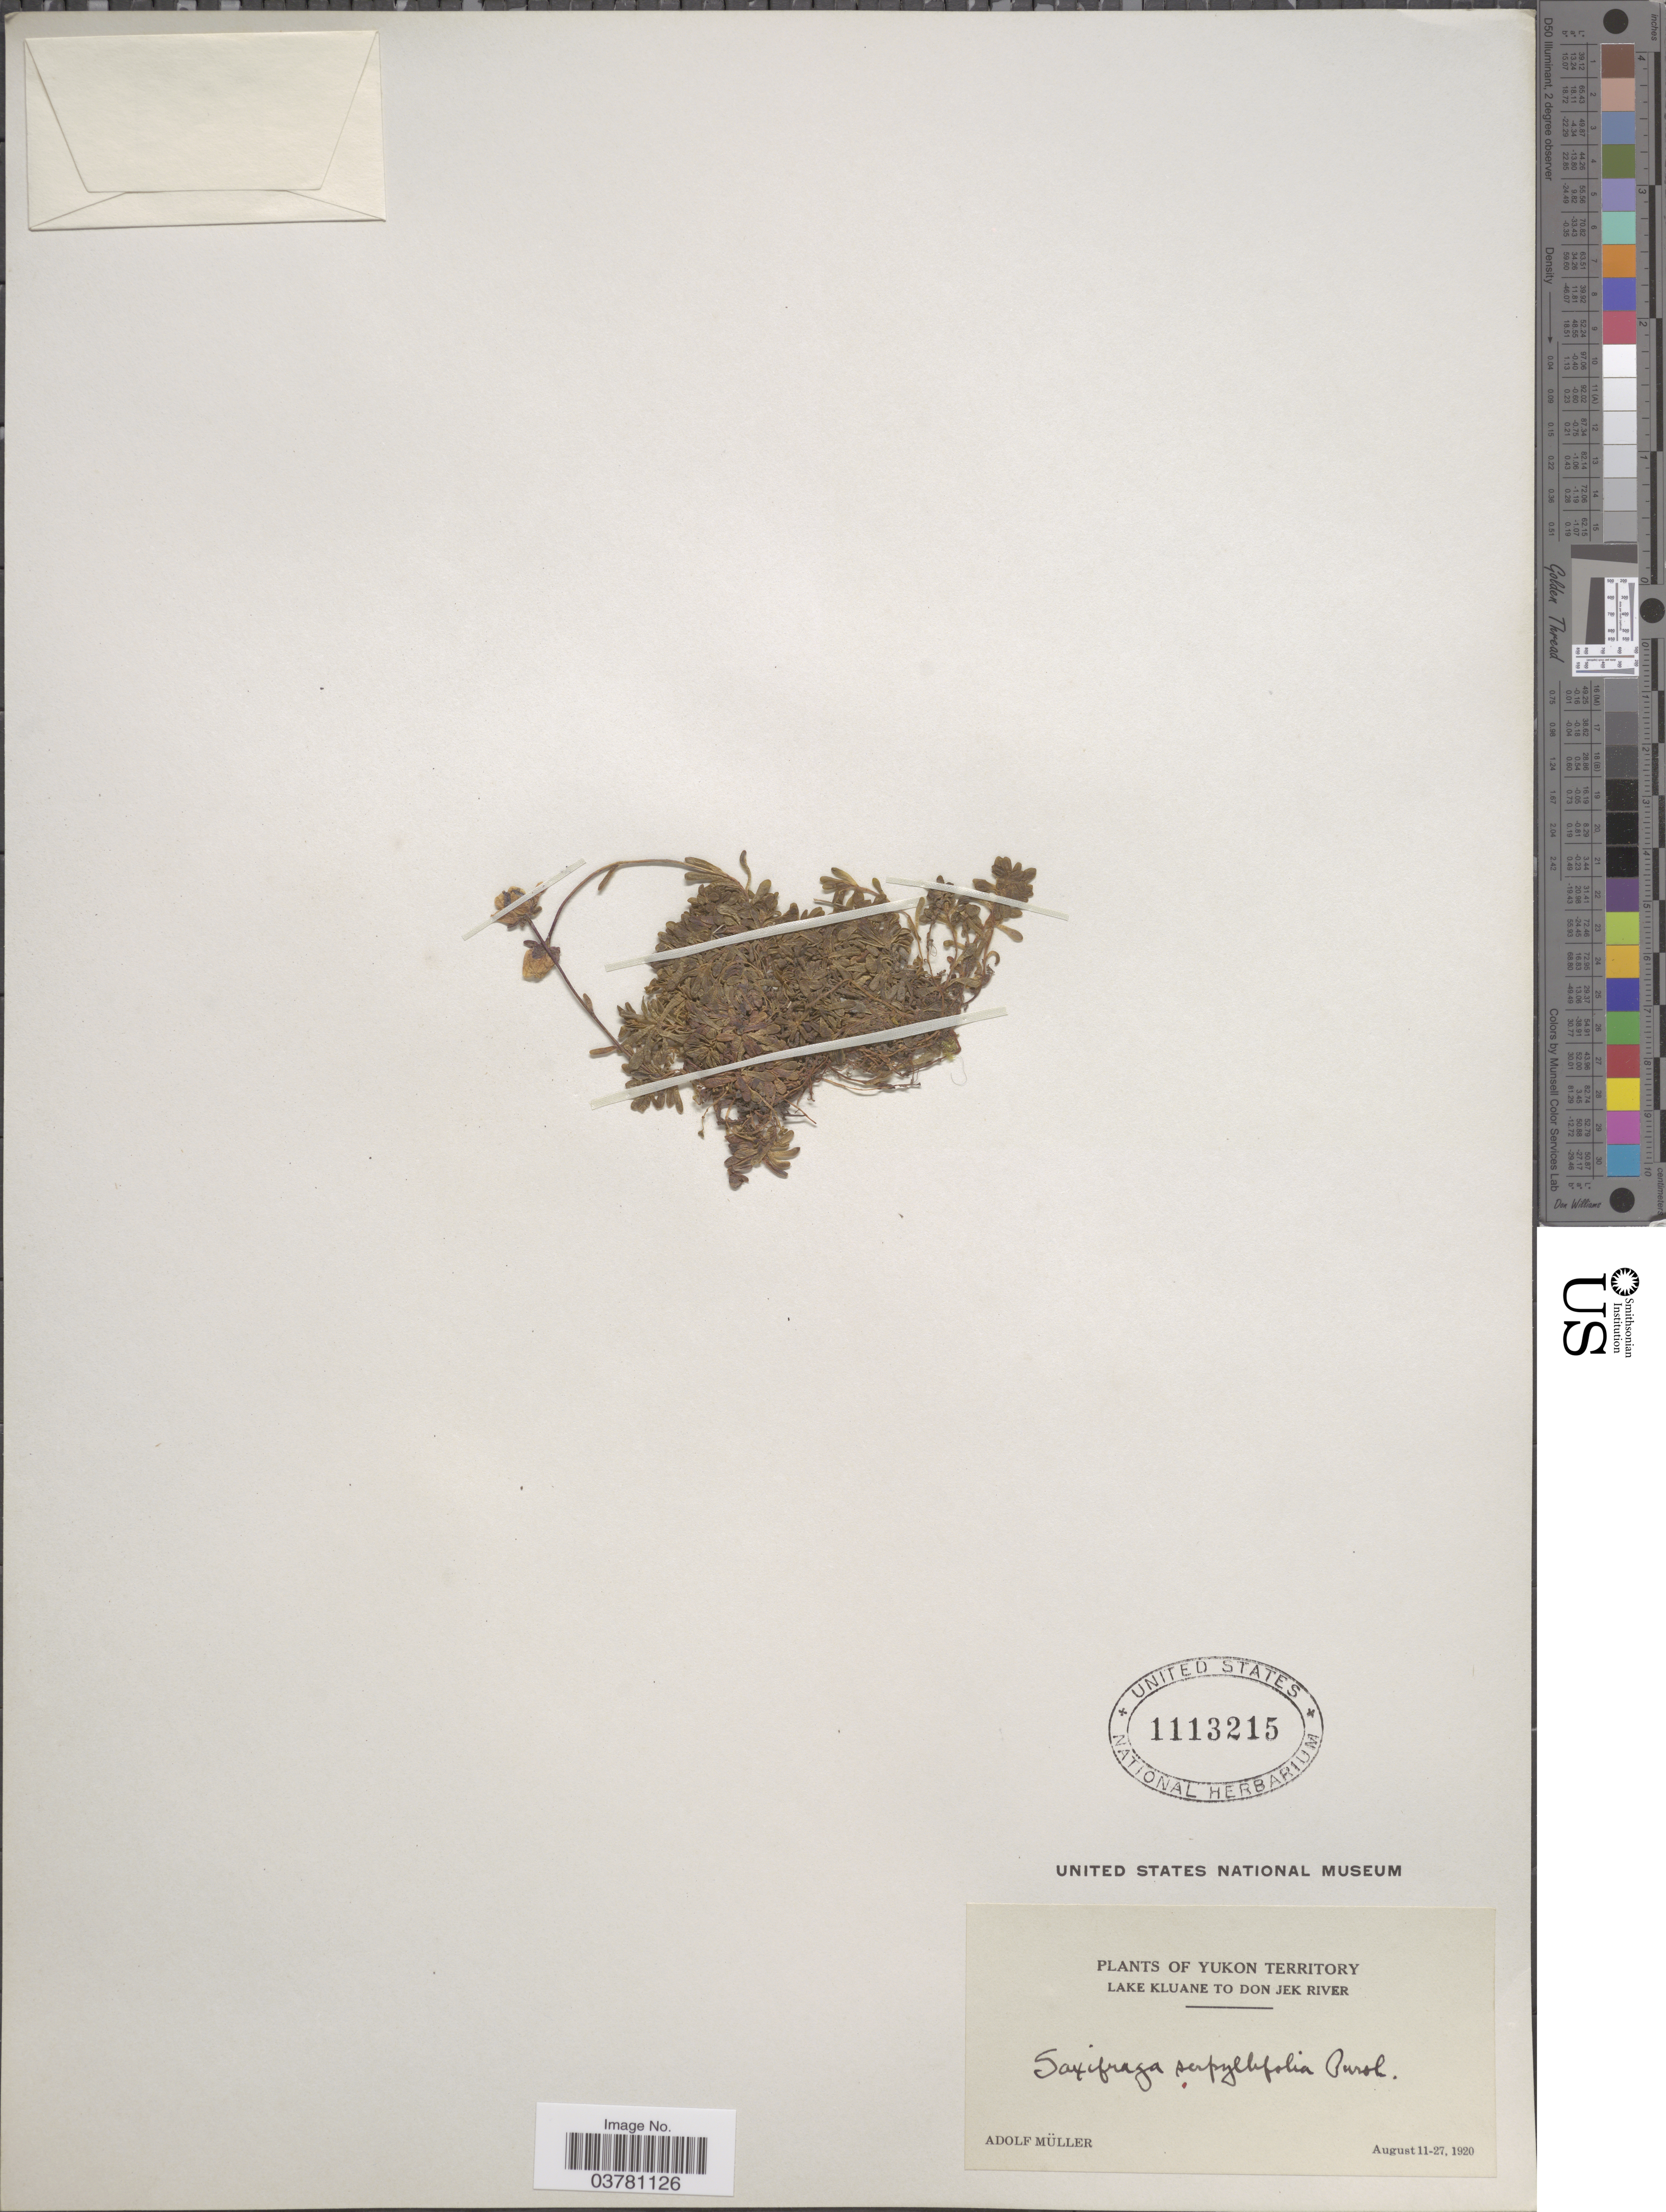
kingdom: Plantae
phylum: Tracheophyta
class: Magnoliopsida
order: Saxifragales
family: Saxifragaceae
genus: Saxifraga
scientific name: Saxifraga serpyllifolia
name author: Pursh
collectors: A. Muller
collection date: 1920-08-11/1920-08-27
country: Canada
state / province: Yukon Territory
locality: Lake Kluane to Don Jek River.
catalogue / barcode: US 1113215